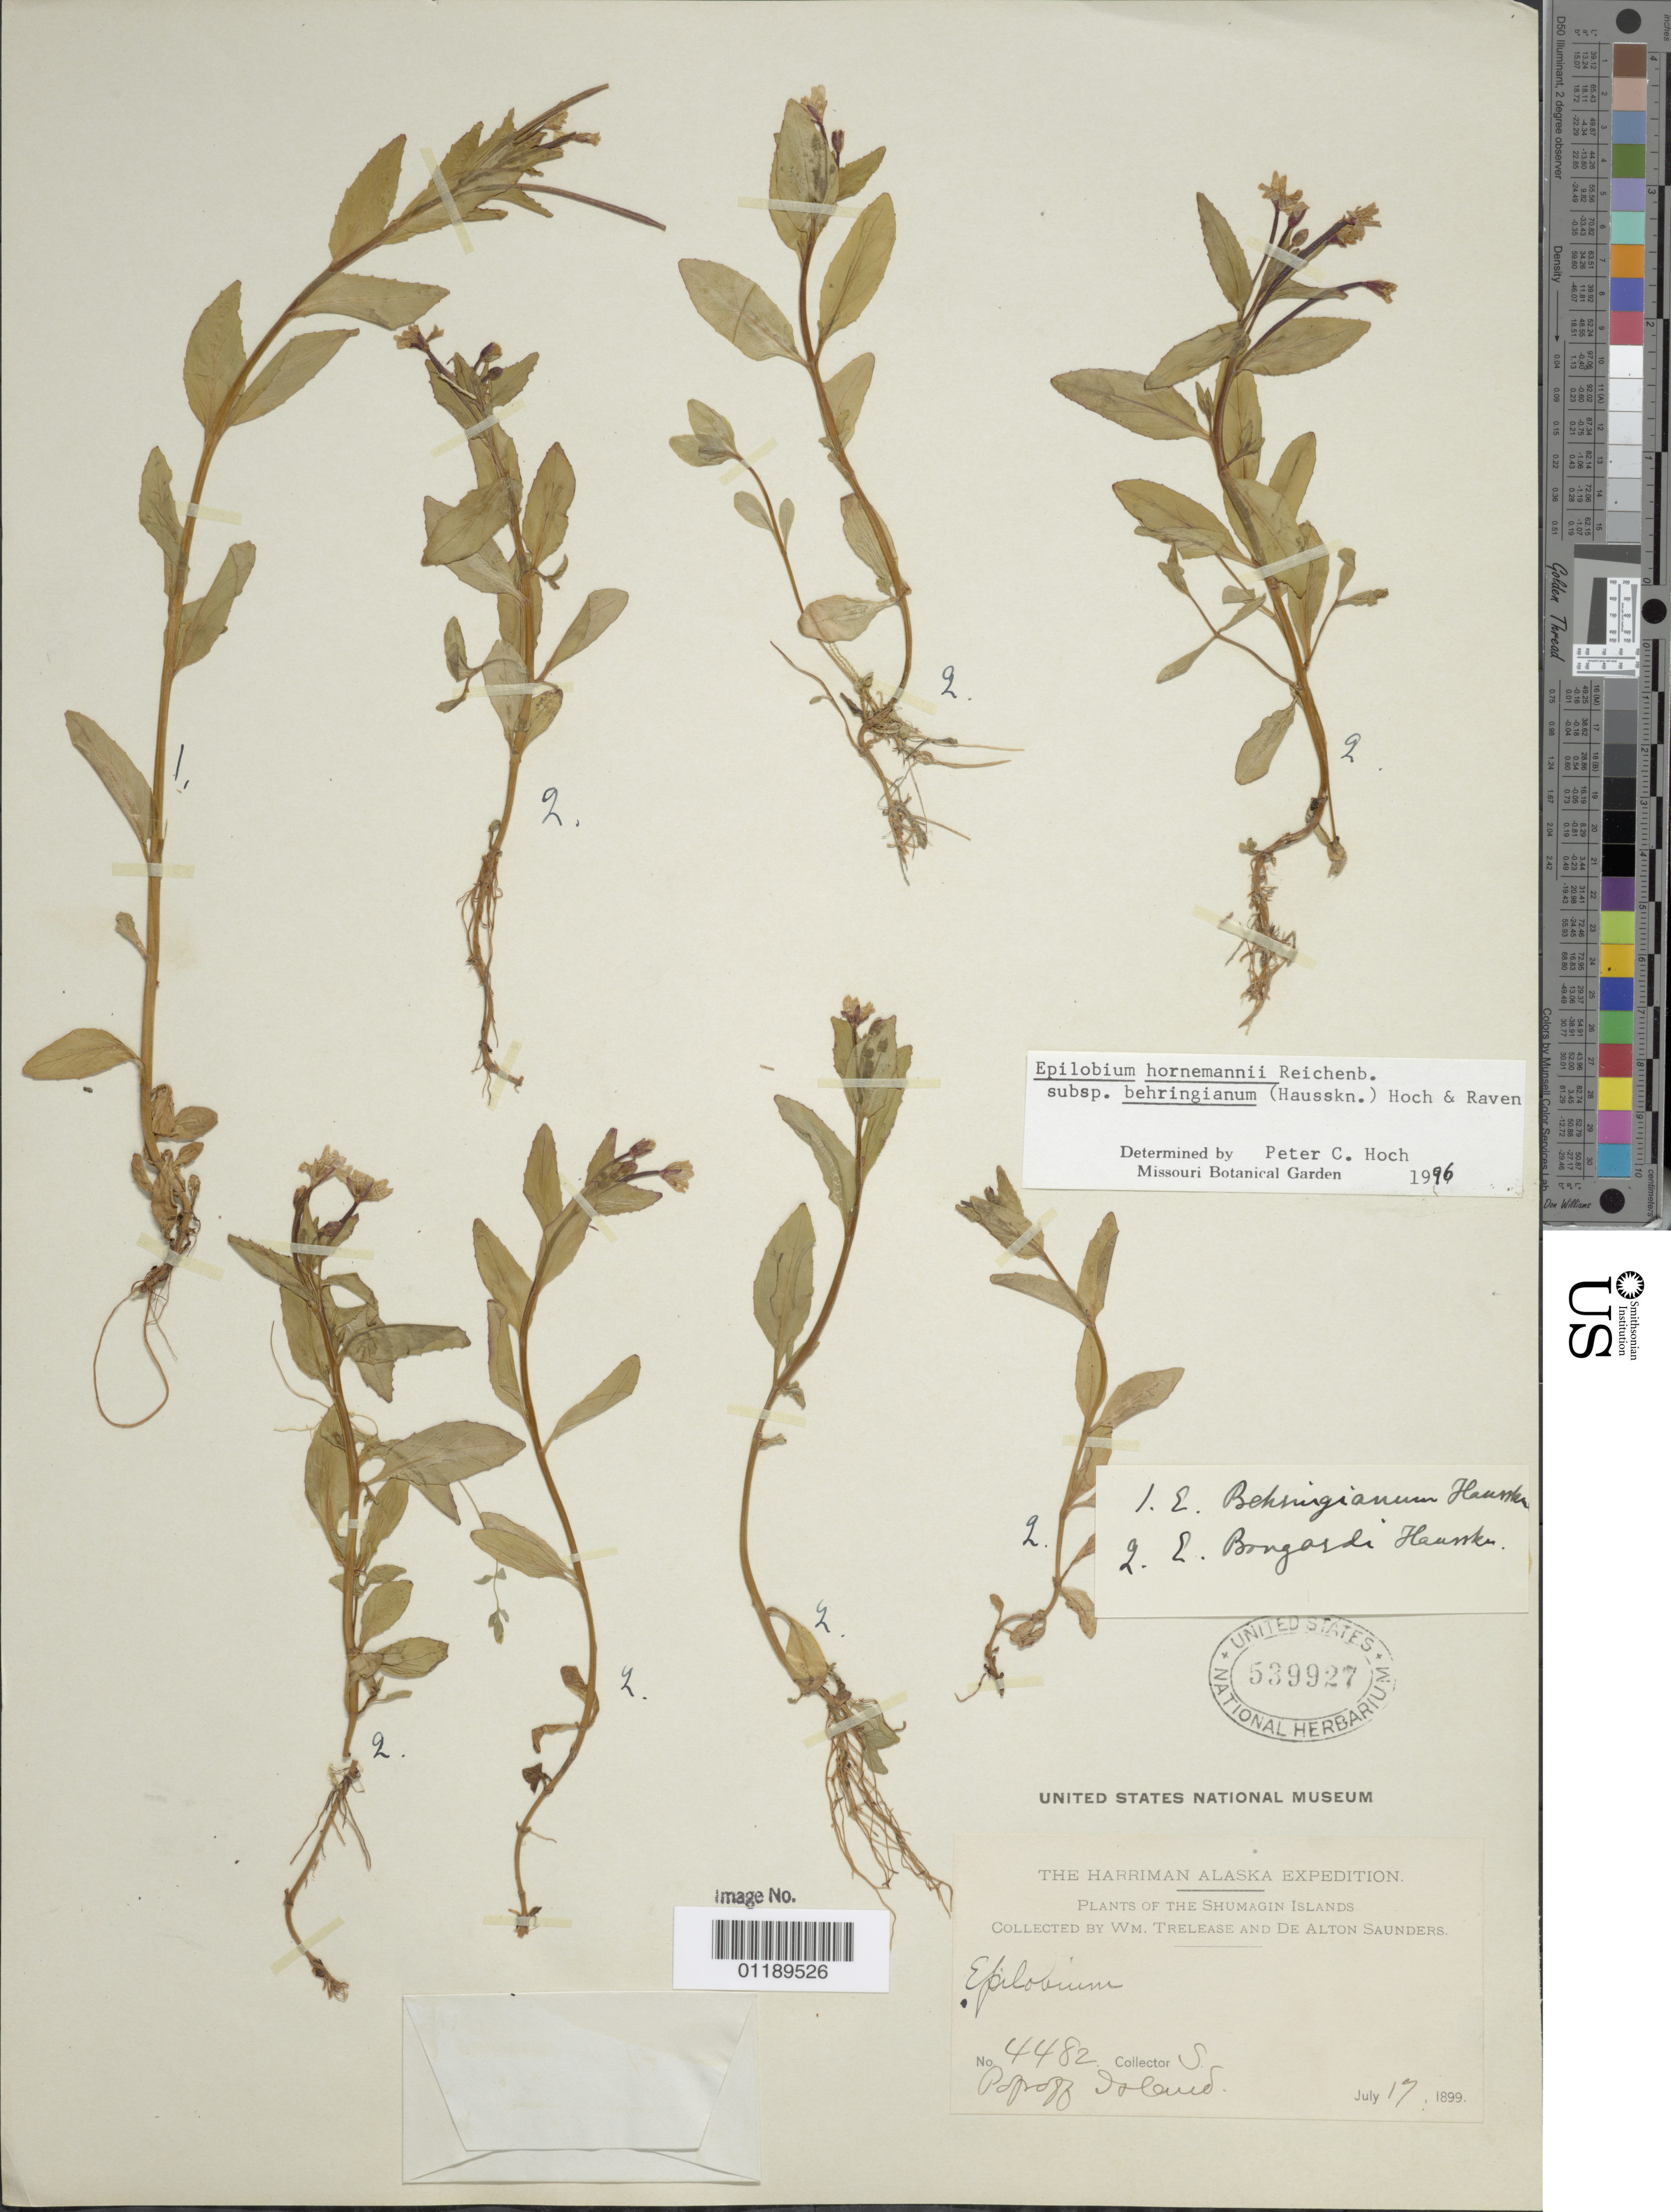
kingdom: Plantae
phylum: Tracheophyta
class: Magnoliopsida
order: Myrtales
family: Onagraceae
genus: Epilobium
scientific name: Epilobium hornemannii subsp. behringianum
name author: (Hausskn.) Hoch & P.H. Raven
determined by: Hoch, P. C.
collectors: W. Trelease & D. Saunders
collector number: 4482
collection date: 1899-07-17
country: United States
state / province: Alaska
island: Popof Island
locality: Popof Island, Shumagin Islands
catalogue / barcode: US 539927